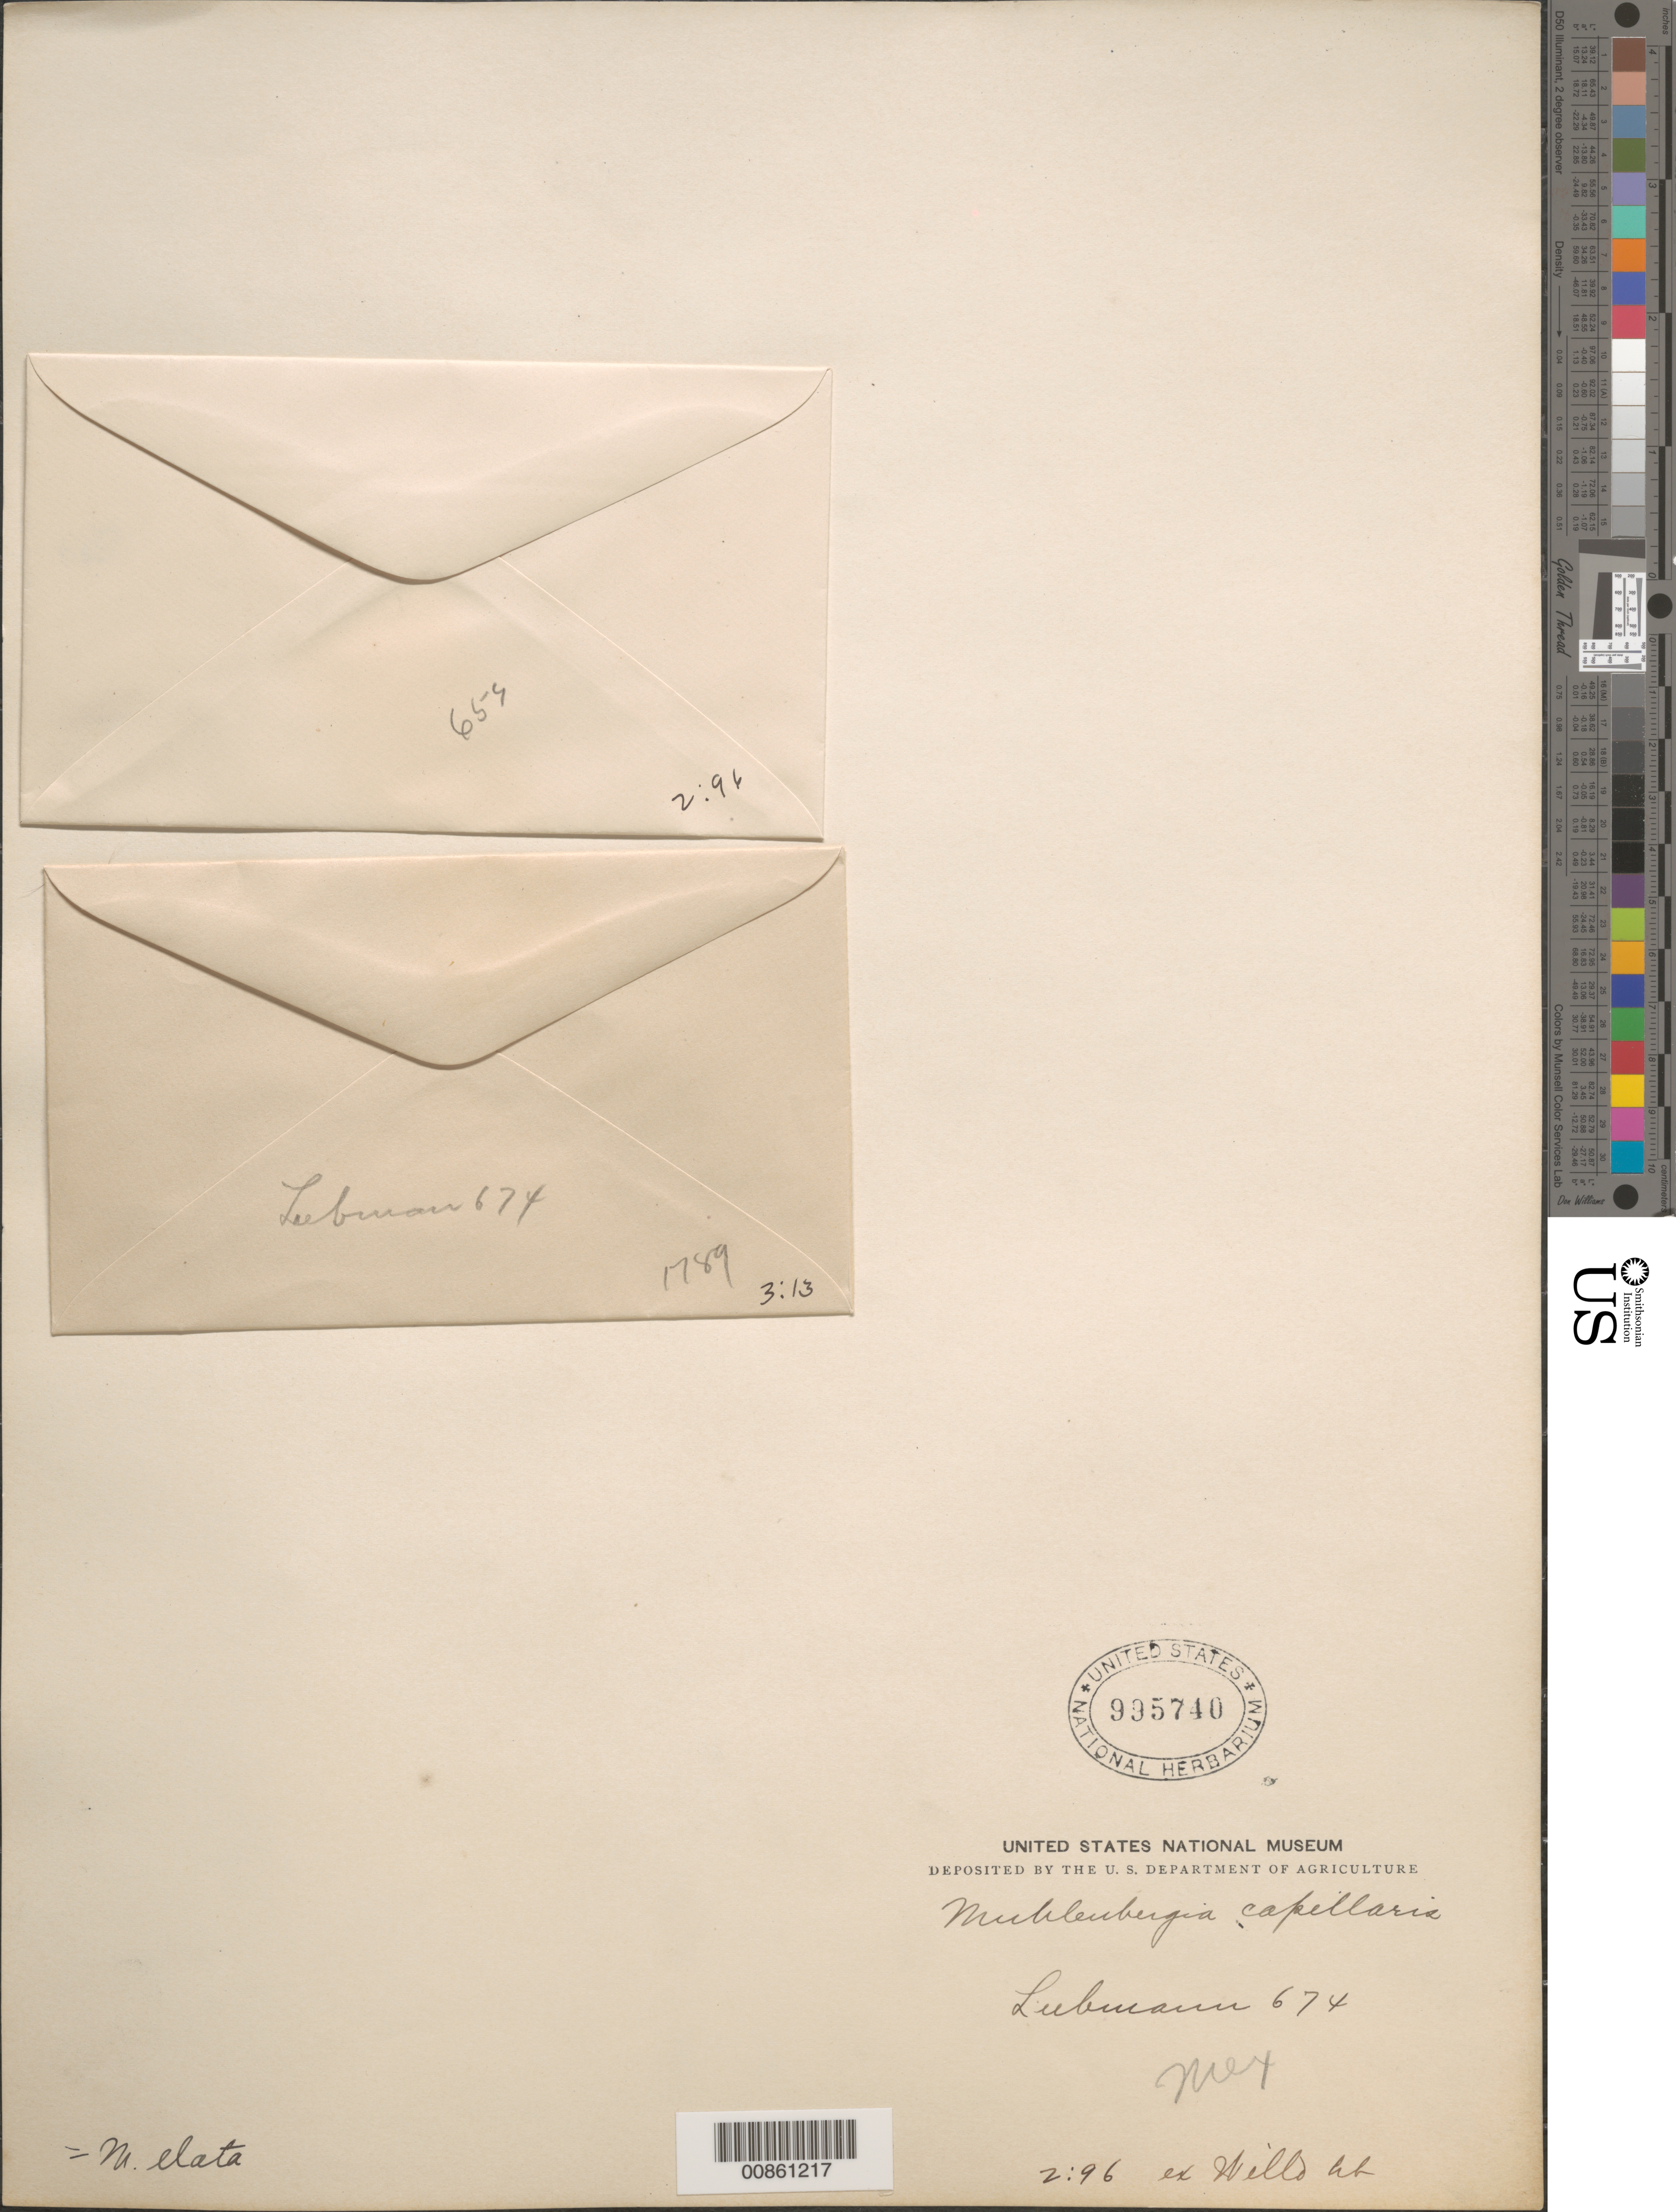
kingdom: Plantae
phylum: Tracheophyta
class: Liliopsida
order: Poales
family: Poaceae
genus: Muhlenbergia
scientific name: Muhlenbergia capillaris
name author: (Lam.) Trin.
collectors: F. M. Liebmann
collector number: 674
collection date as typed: Nov 1841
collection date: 1841-11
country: Mexico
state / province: Oaxaca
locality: Consoquitla, Oax.?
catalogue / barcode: US 995740